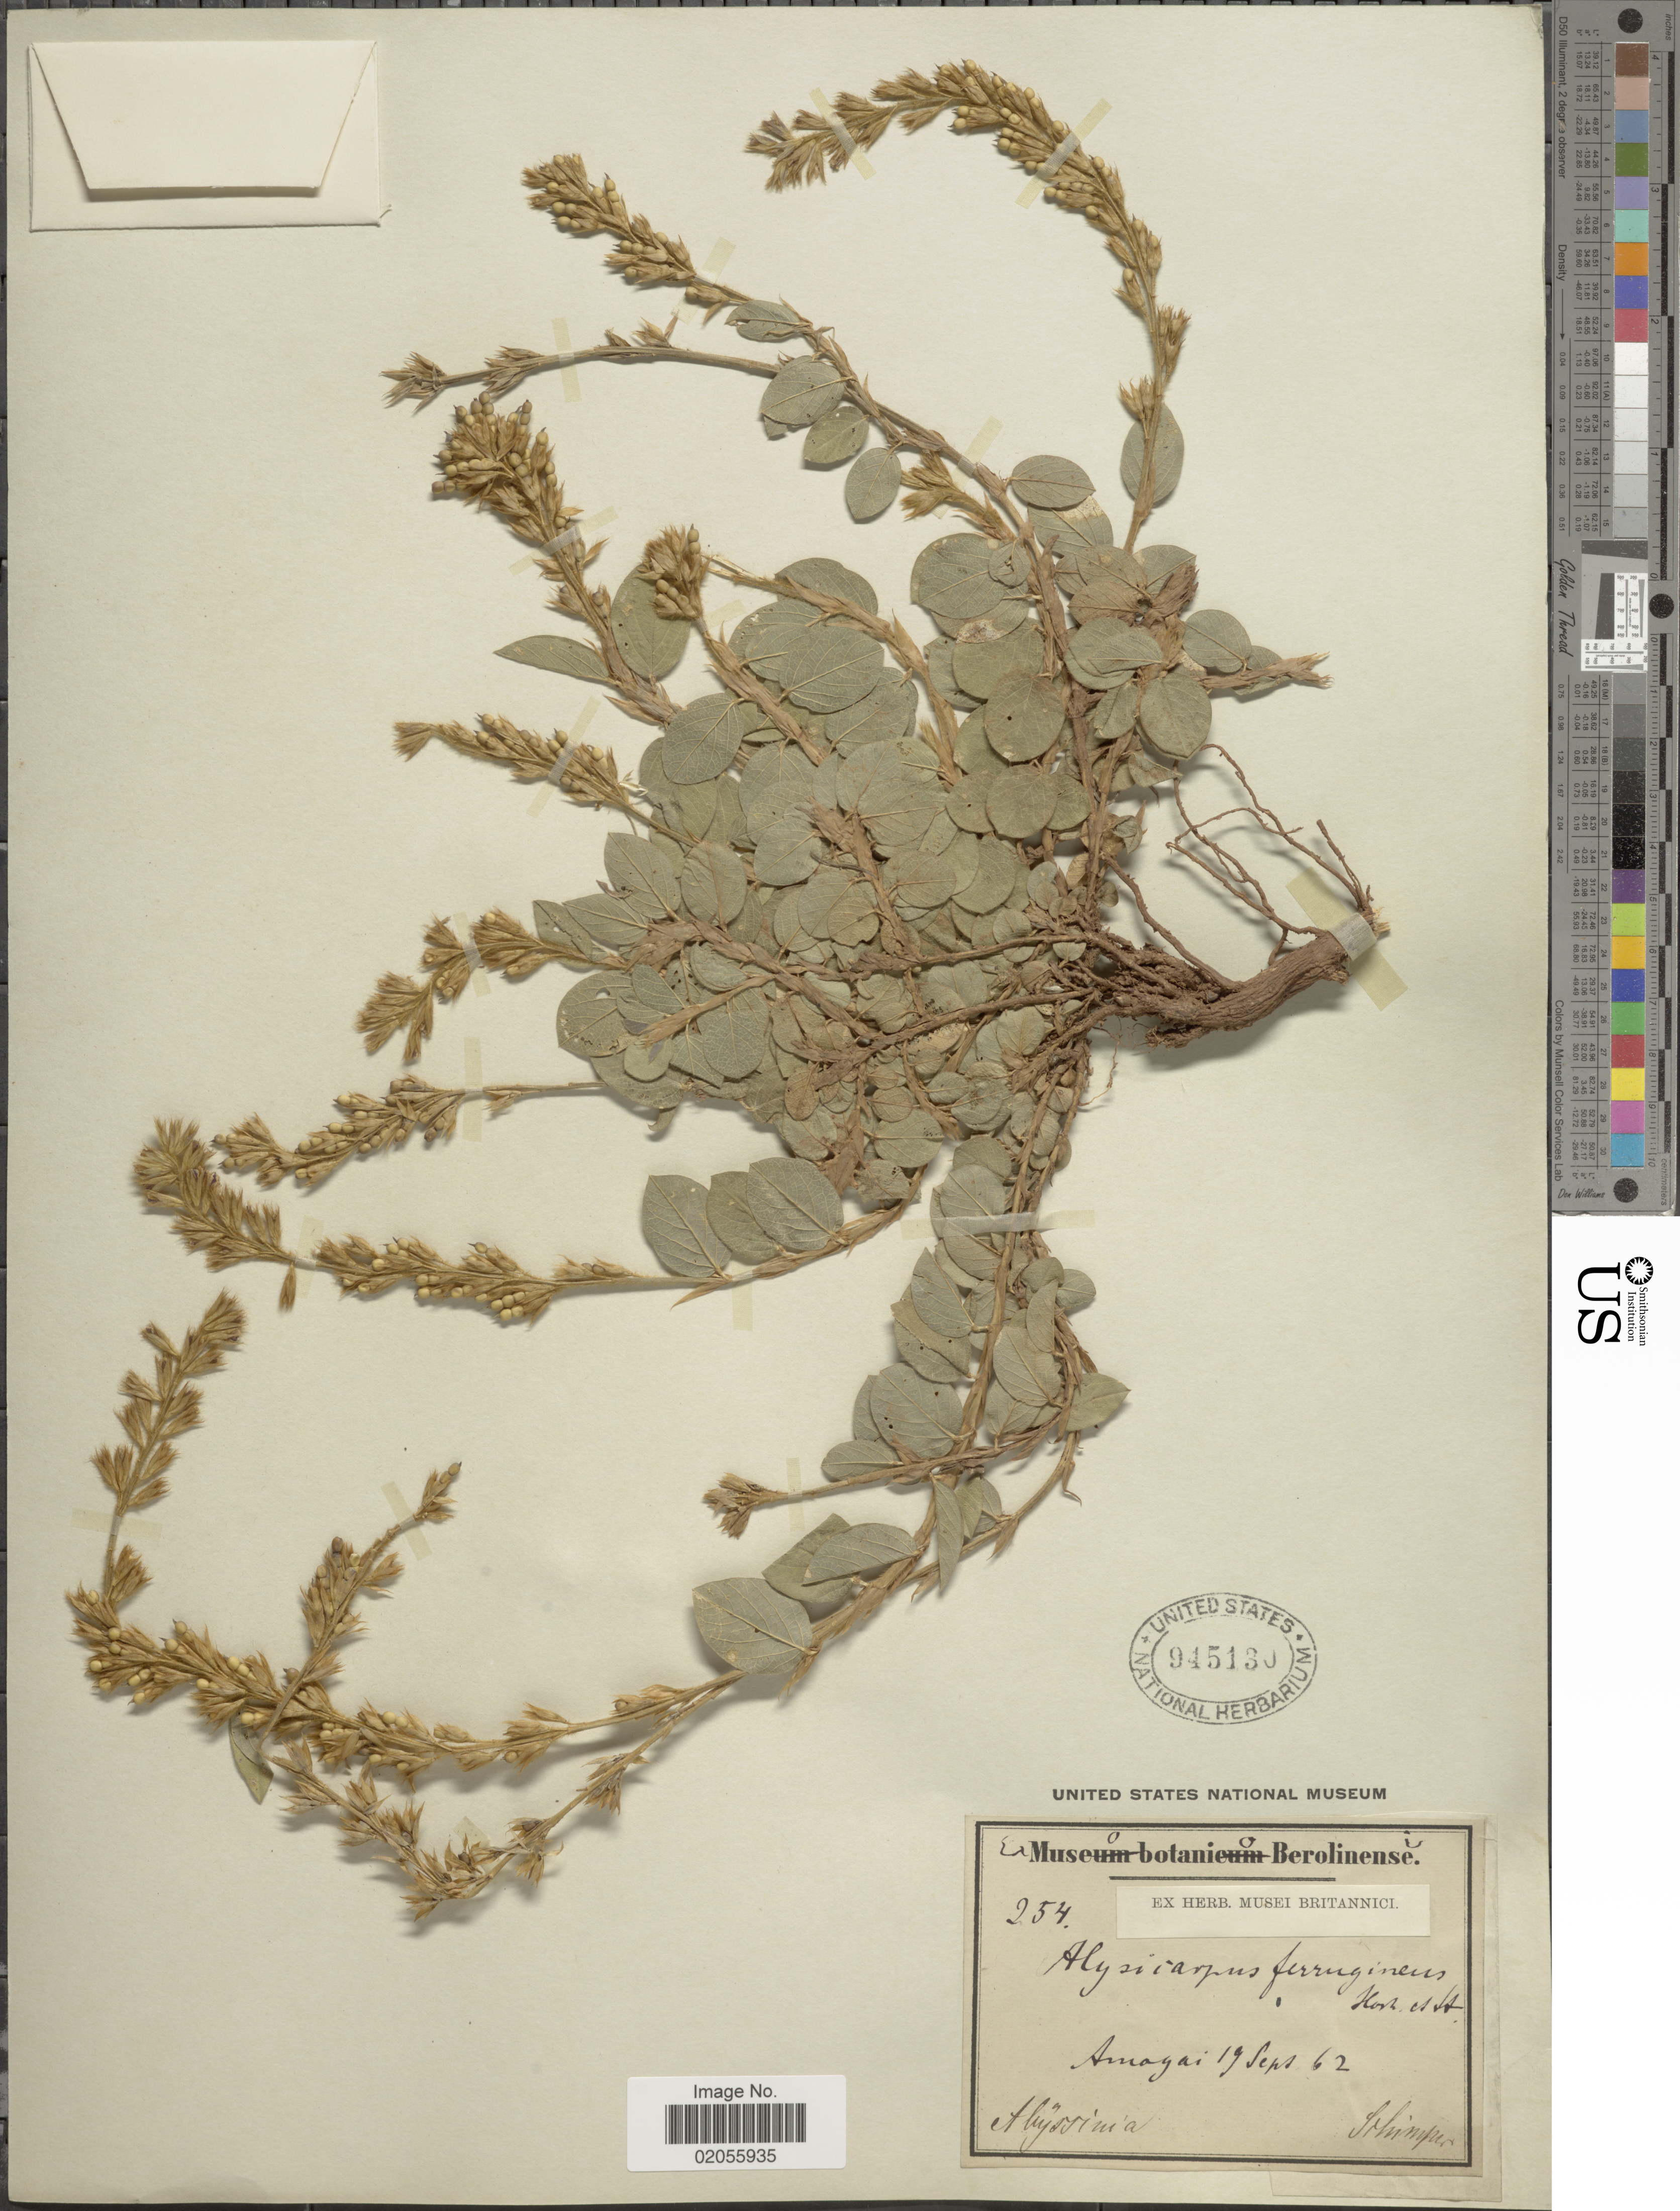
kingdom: Plantae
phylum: Tracheophyta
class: Magnoliopsida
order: Fabales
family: Fabaceae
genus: Alysicarpus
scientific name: Alysicarpus ferrugineus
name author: Hochst. & Steud. ex A. Rich.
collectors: -. Schimper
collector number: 245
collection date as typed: Transcribed d/m/y: 19/9/62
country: Eritrea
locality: Abyssinia, Amagai [interpreted]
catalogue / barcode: US 945130